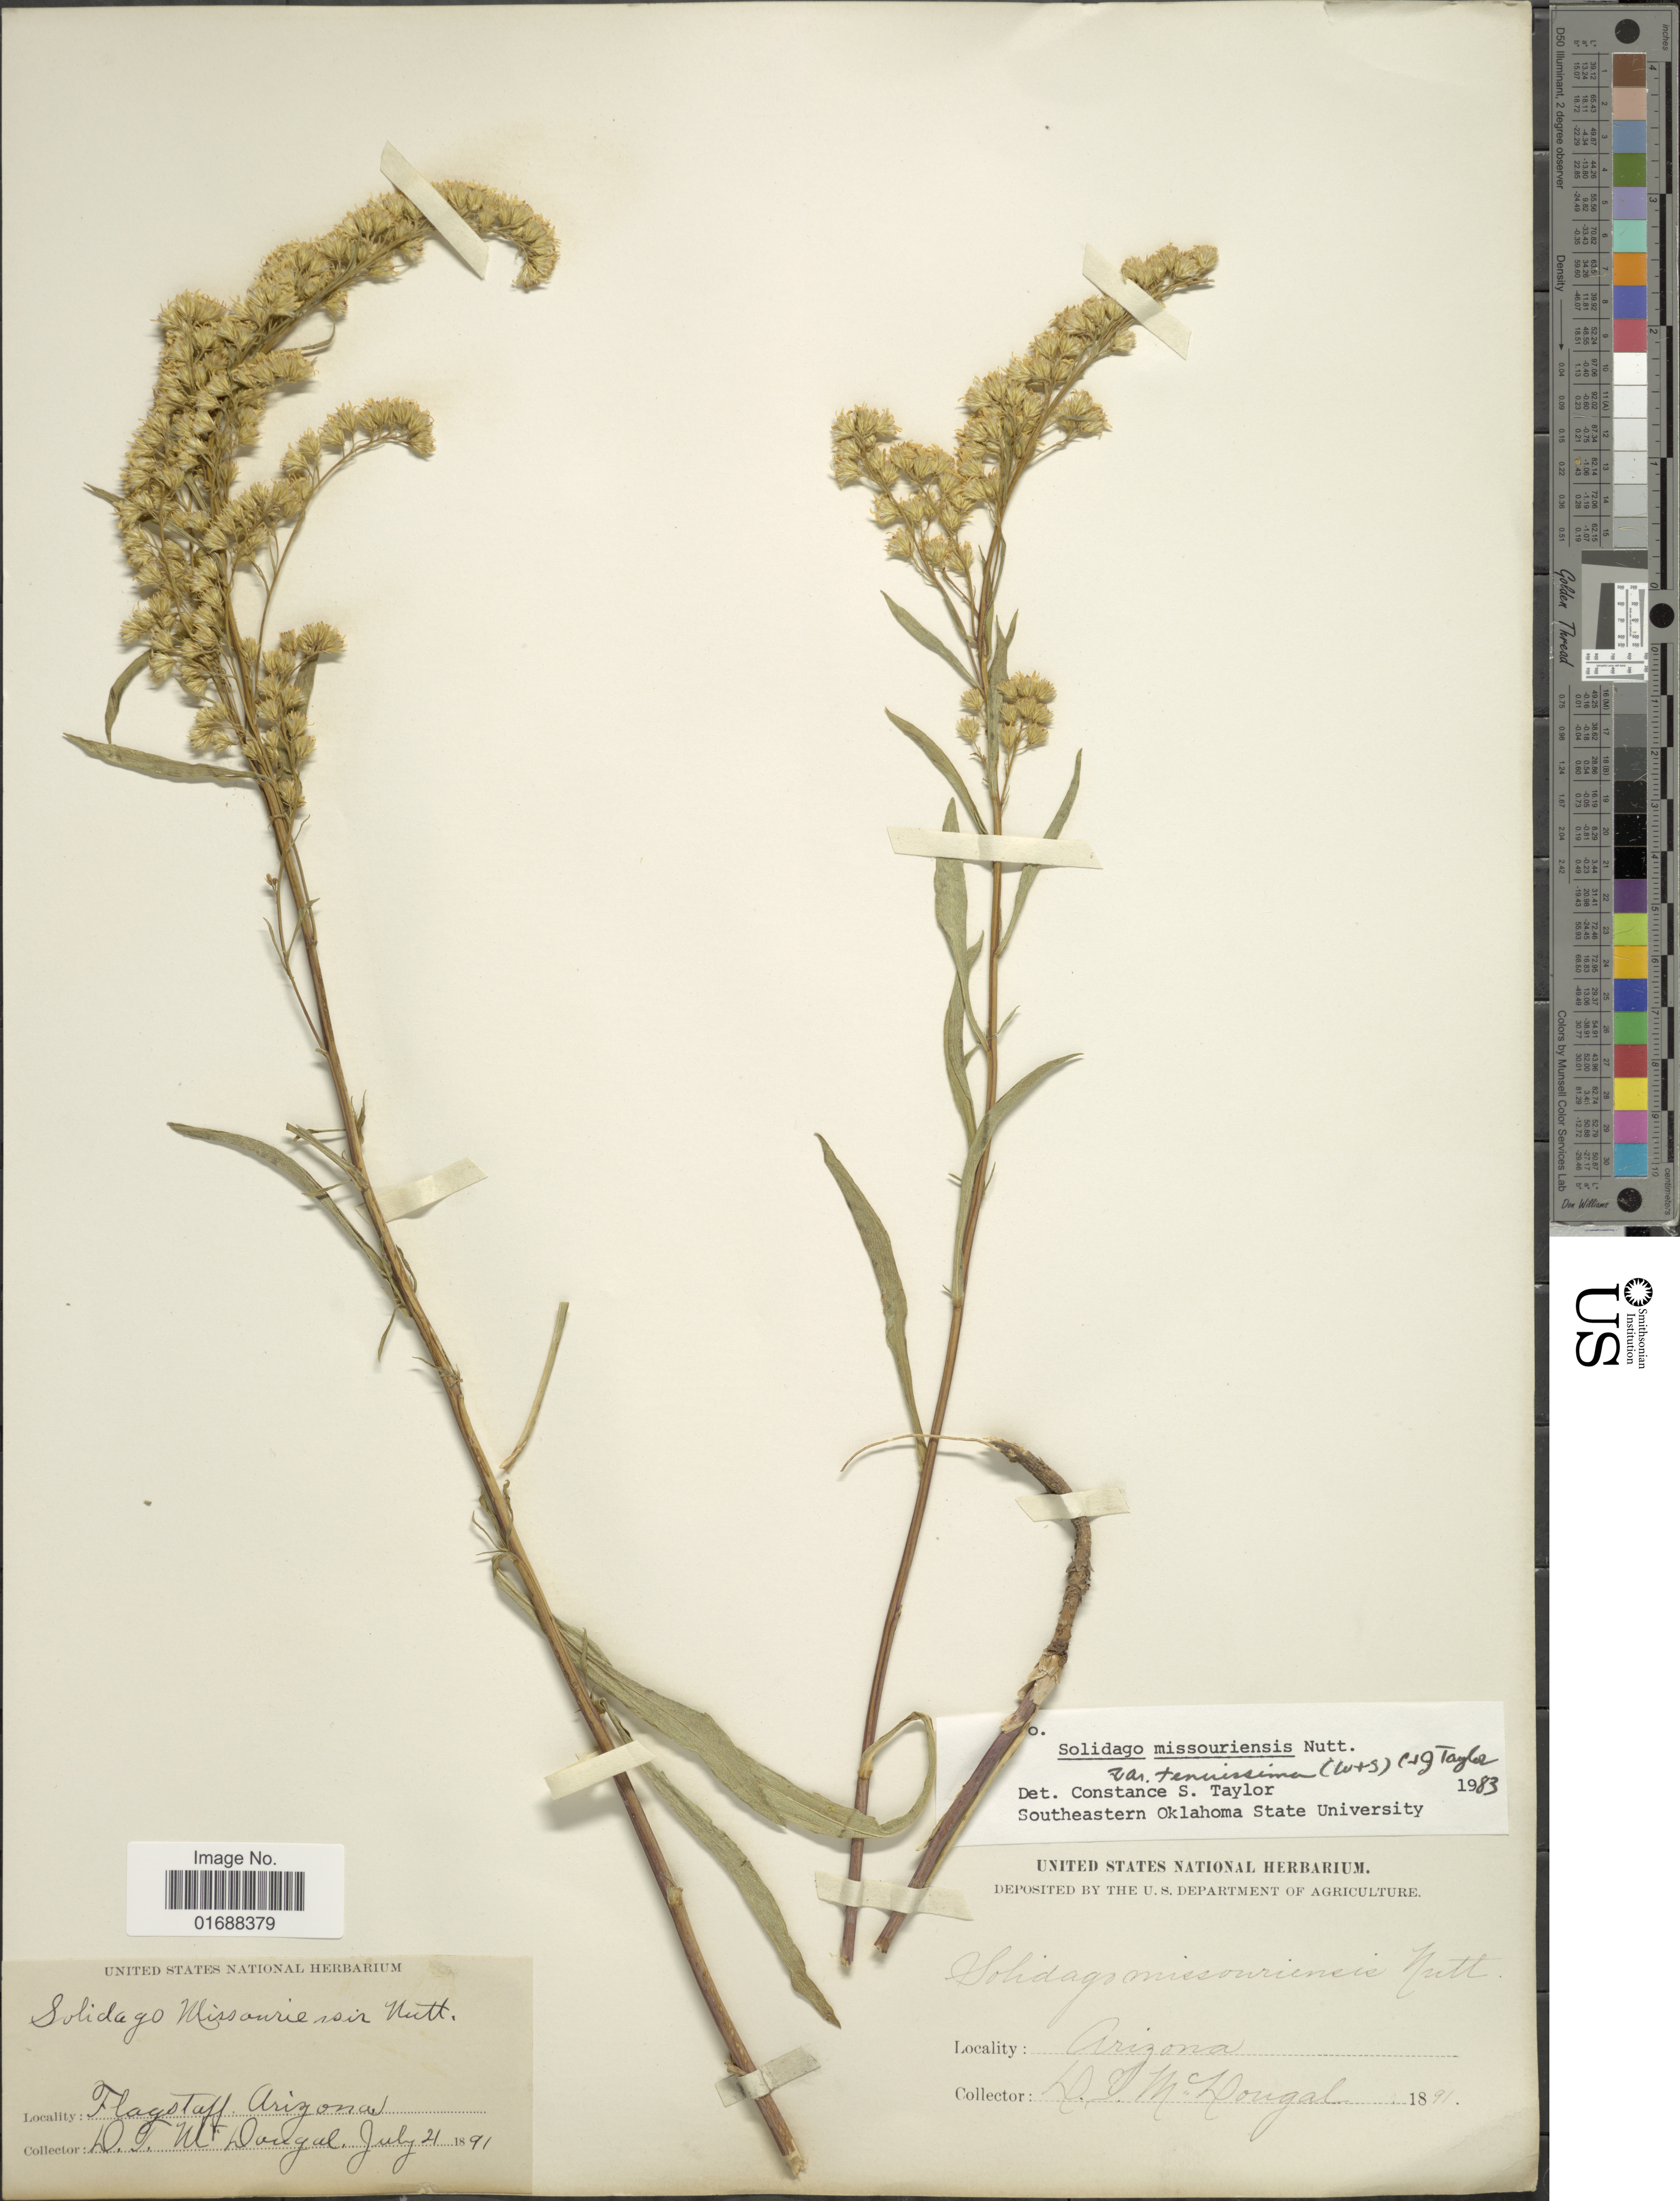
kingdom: Plantae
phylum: Tracheophyta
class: Magnoliopsida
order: Asterales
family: Asteraceae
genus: Solidago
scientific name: Solidago missouriensis var. tenuissima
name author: (Wooton & Standl.) C.E.S. Taylor & R.J. Taylor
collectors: D. McDougal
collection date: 1891-07-21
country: United States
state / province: Arizona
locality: Flagstaff.